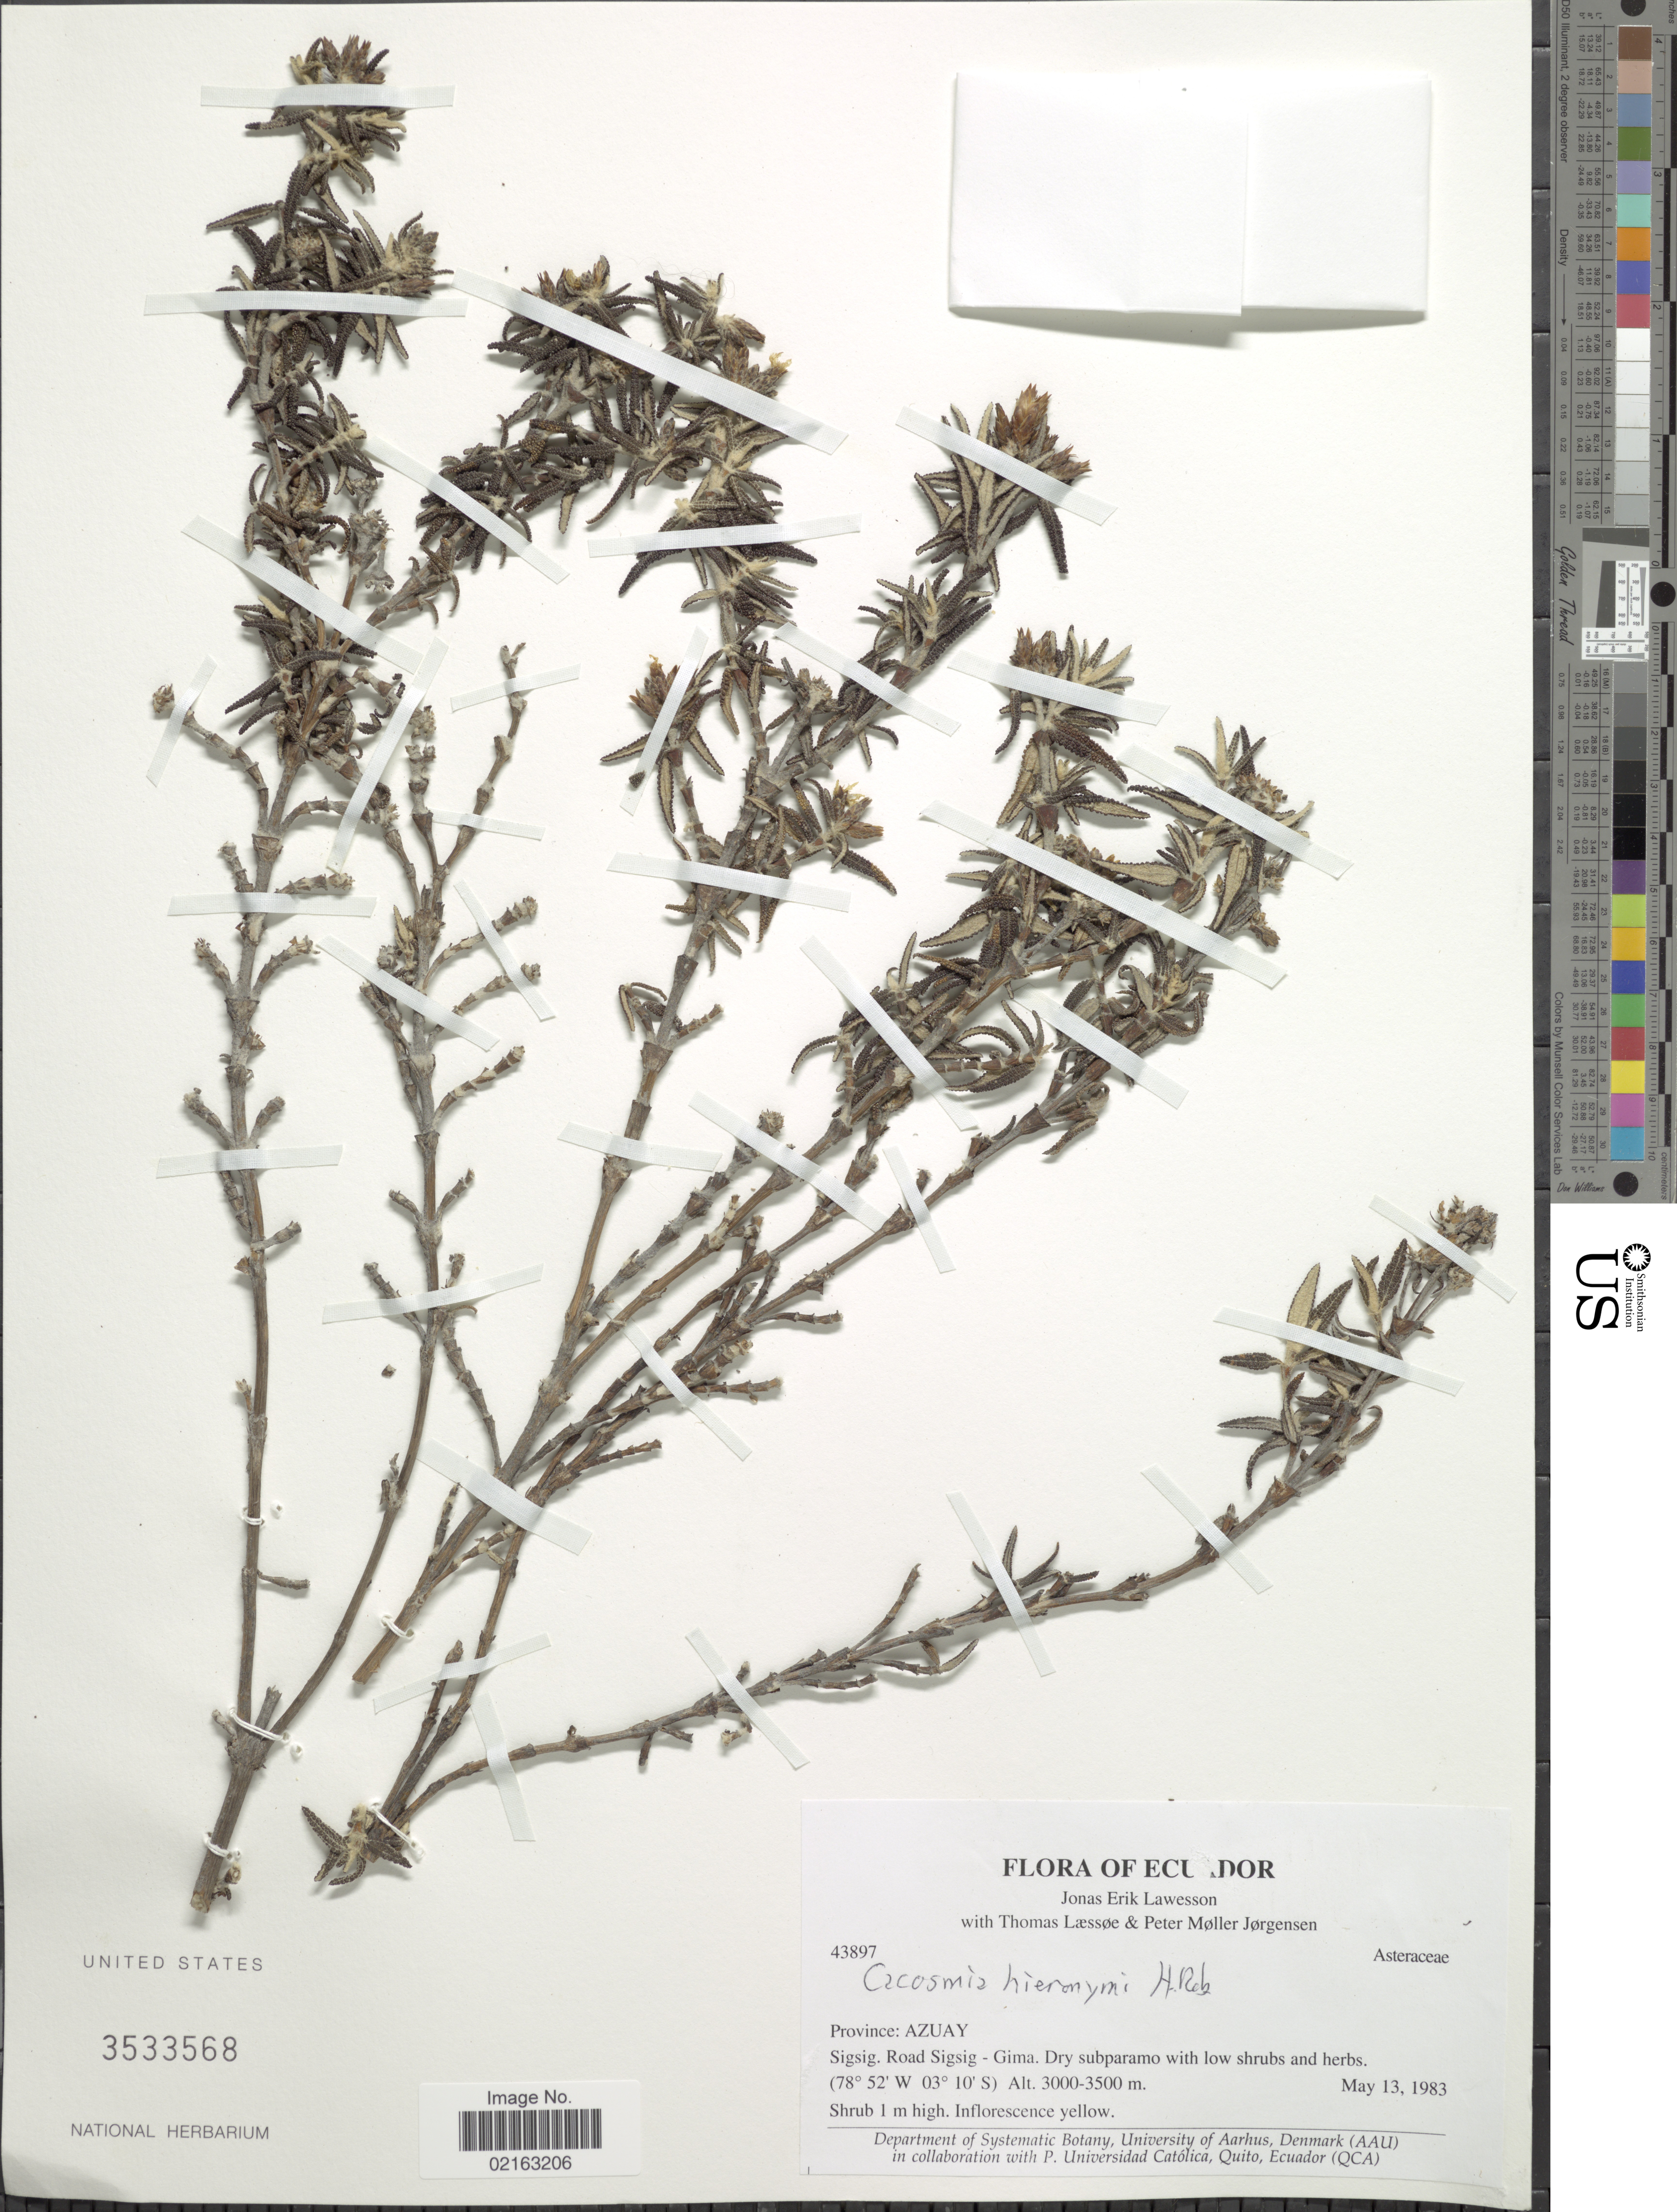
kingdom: Plantae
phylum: Tracheophyta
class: Magnoliopsida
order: Asterales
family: Asteraceae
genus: Cacosmia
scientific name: Cacosmia hieronymi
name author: H. Rob.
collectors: J. Lawesson, T. Laessøe & P. Jørgensen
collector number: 43897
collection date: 1983-05-13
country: Ecuador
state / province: Azuay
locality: Province: Azuay. Sigsig. Road Sigsig - Gima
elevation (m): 3000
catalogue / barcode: US 3533568